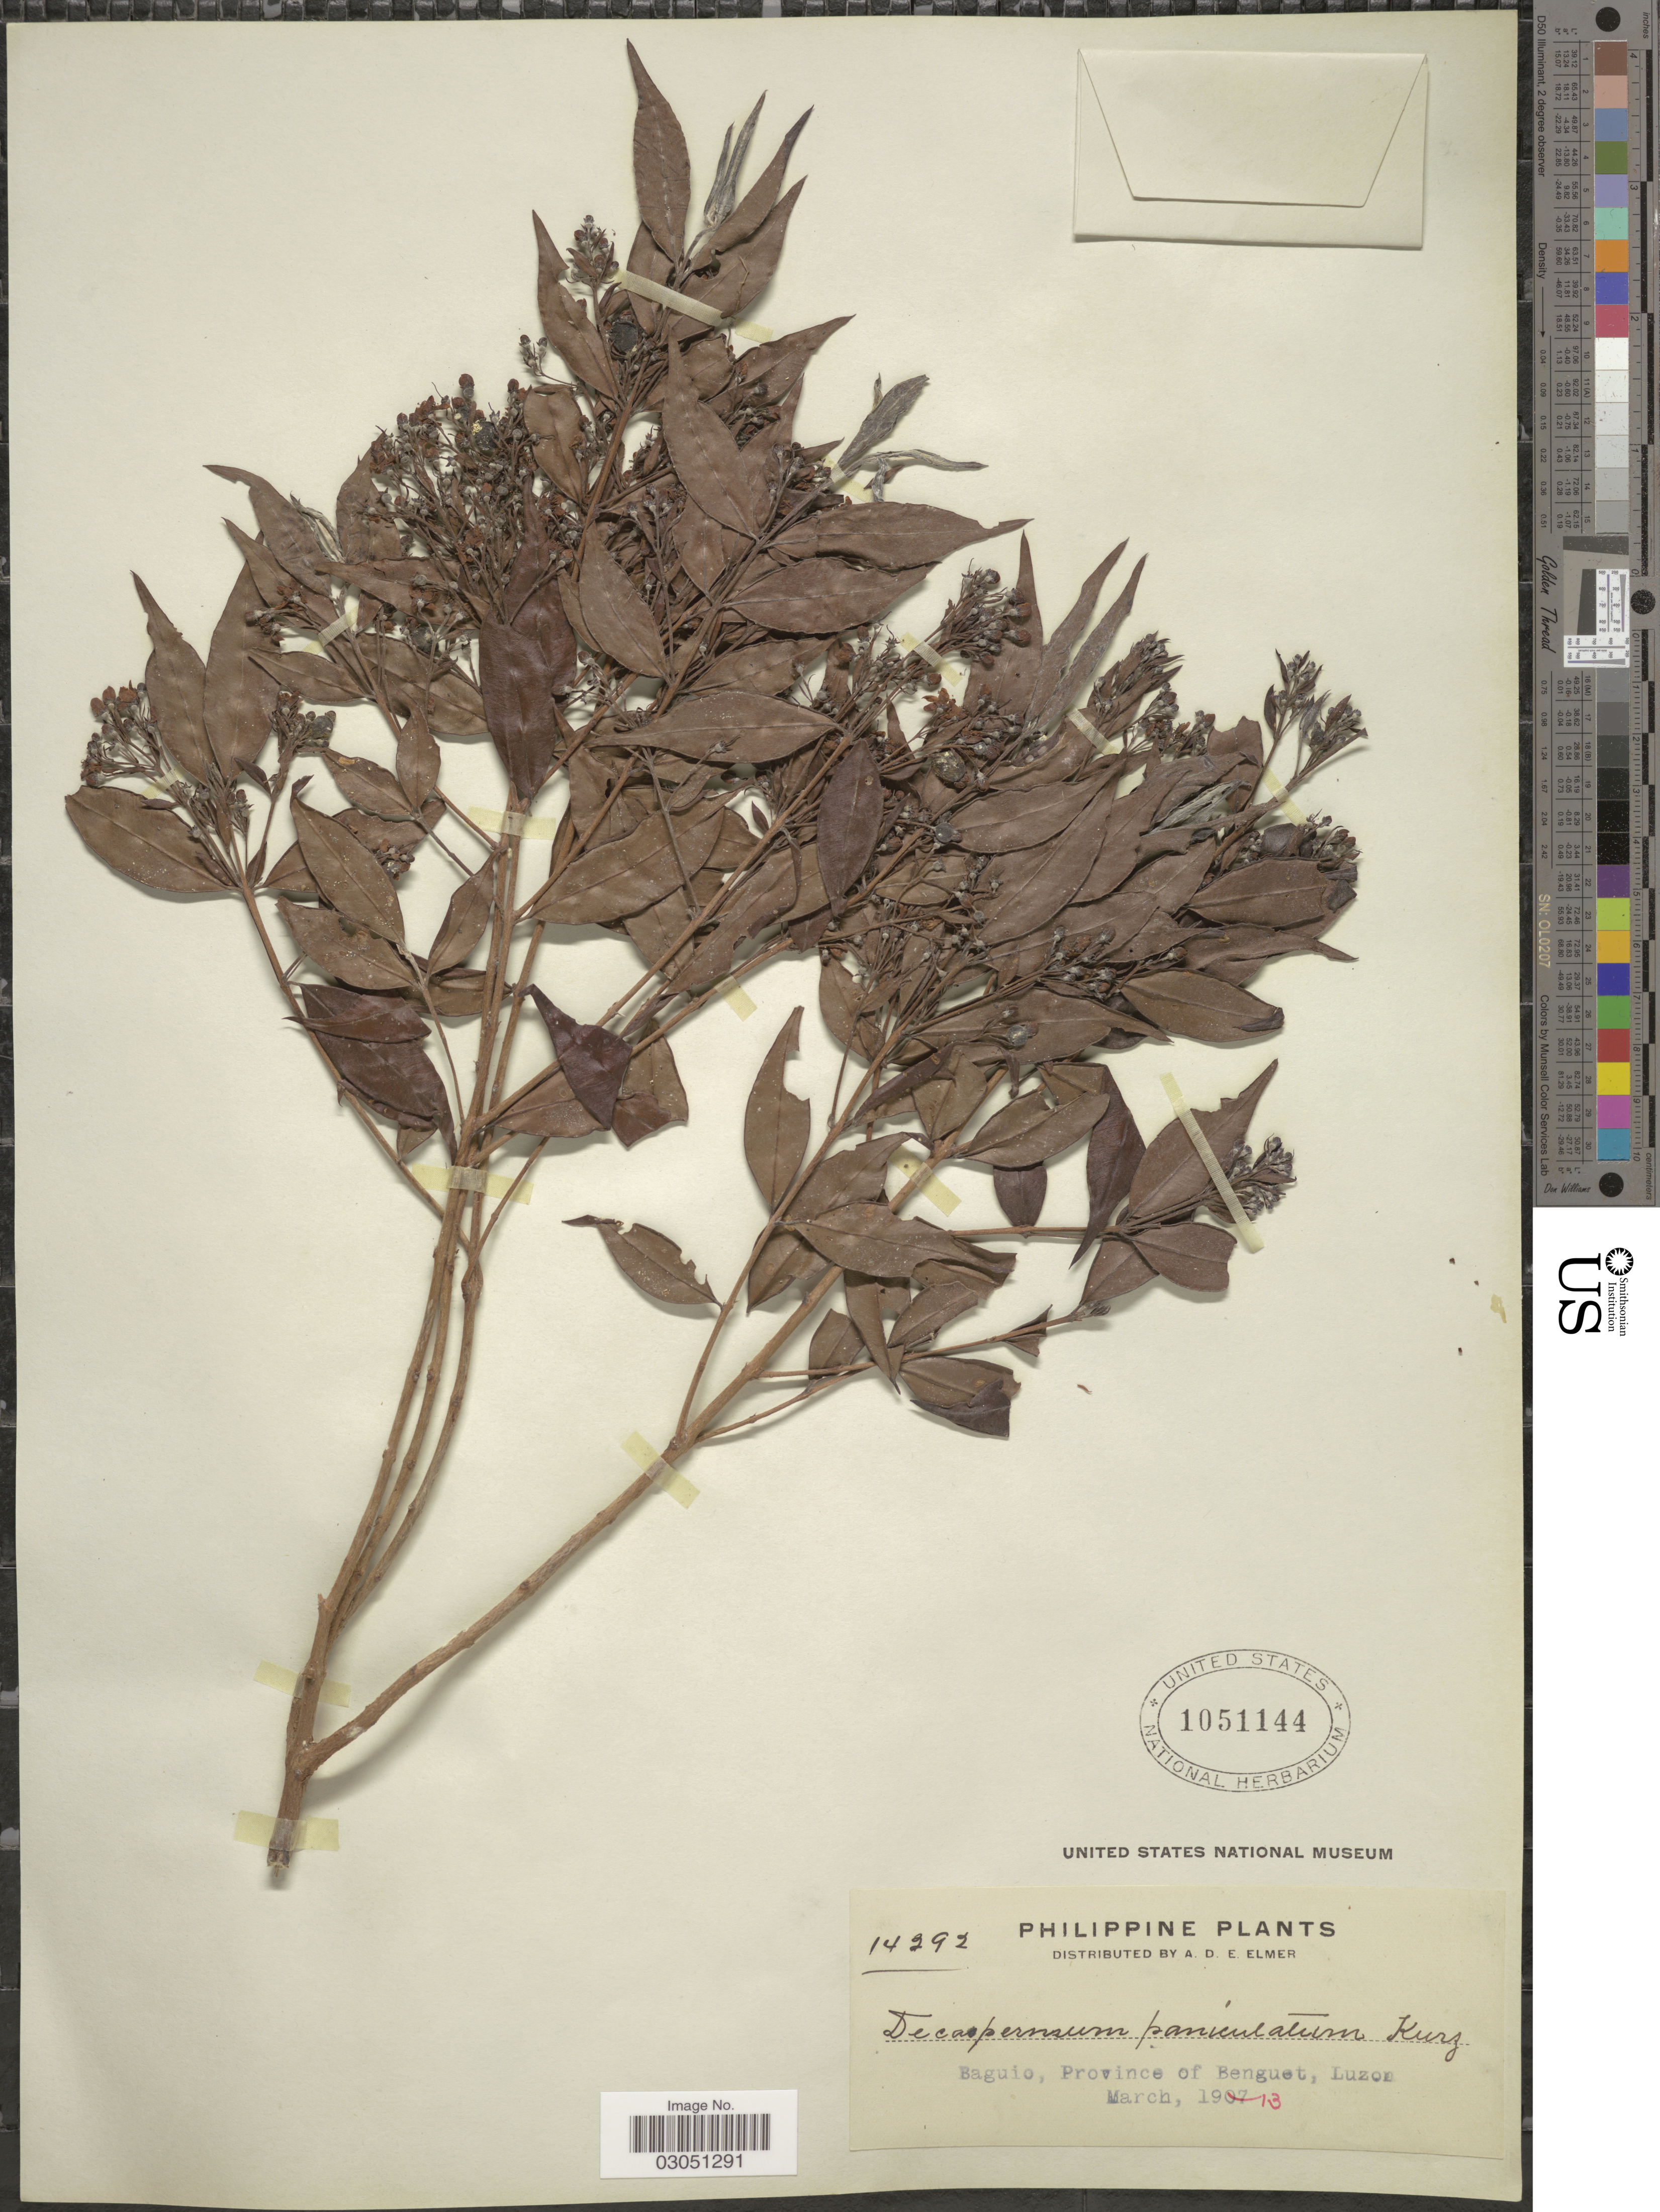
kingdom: Plantae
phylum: Tracheophyta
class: Magnoliopsida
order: Myrtales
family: Myrtaceae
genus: Decaspermum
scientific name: Decaspermum fruticosum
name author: J.R. Forst. & G. Forst.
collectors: A. D. E. Elmer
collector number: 14292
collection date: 1913-03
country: Philippines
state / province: Cordillera (Administrative Region)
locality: Baguio, Province of Benguet, Luzon.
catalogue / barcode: US 1051144